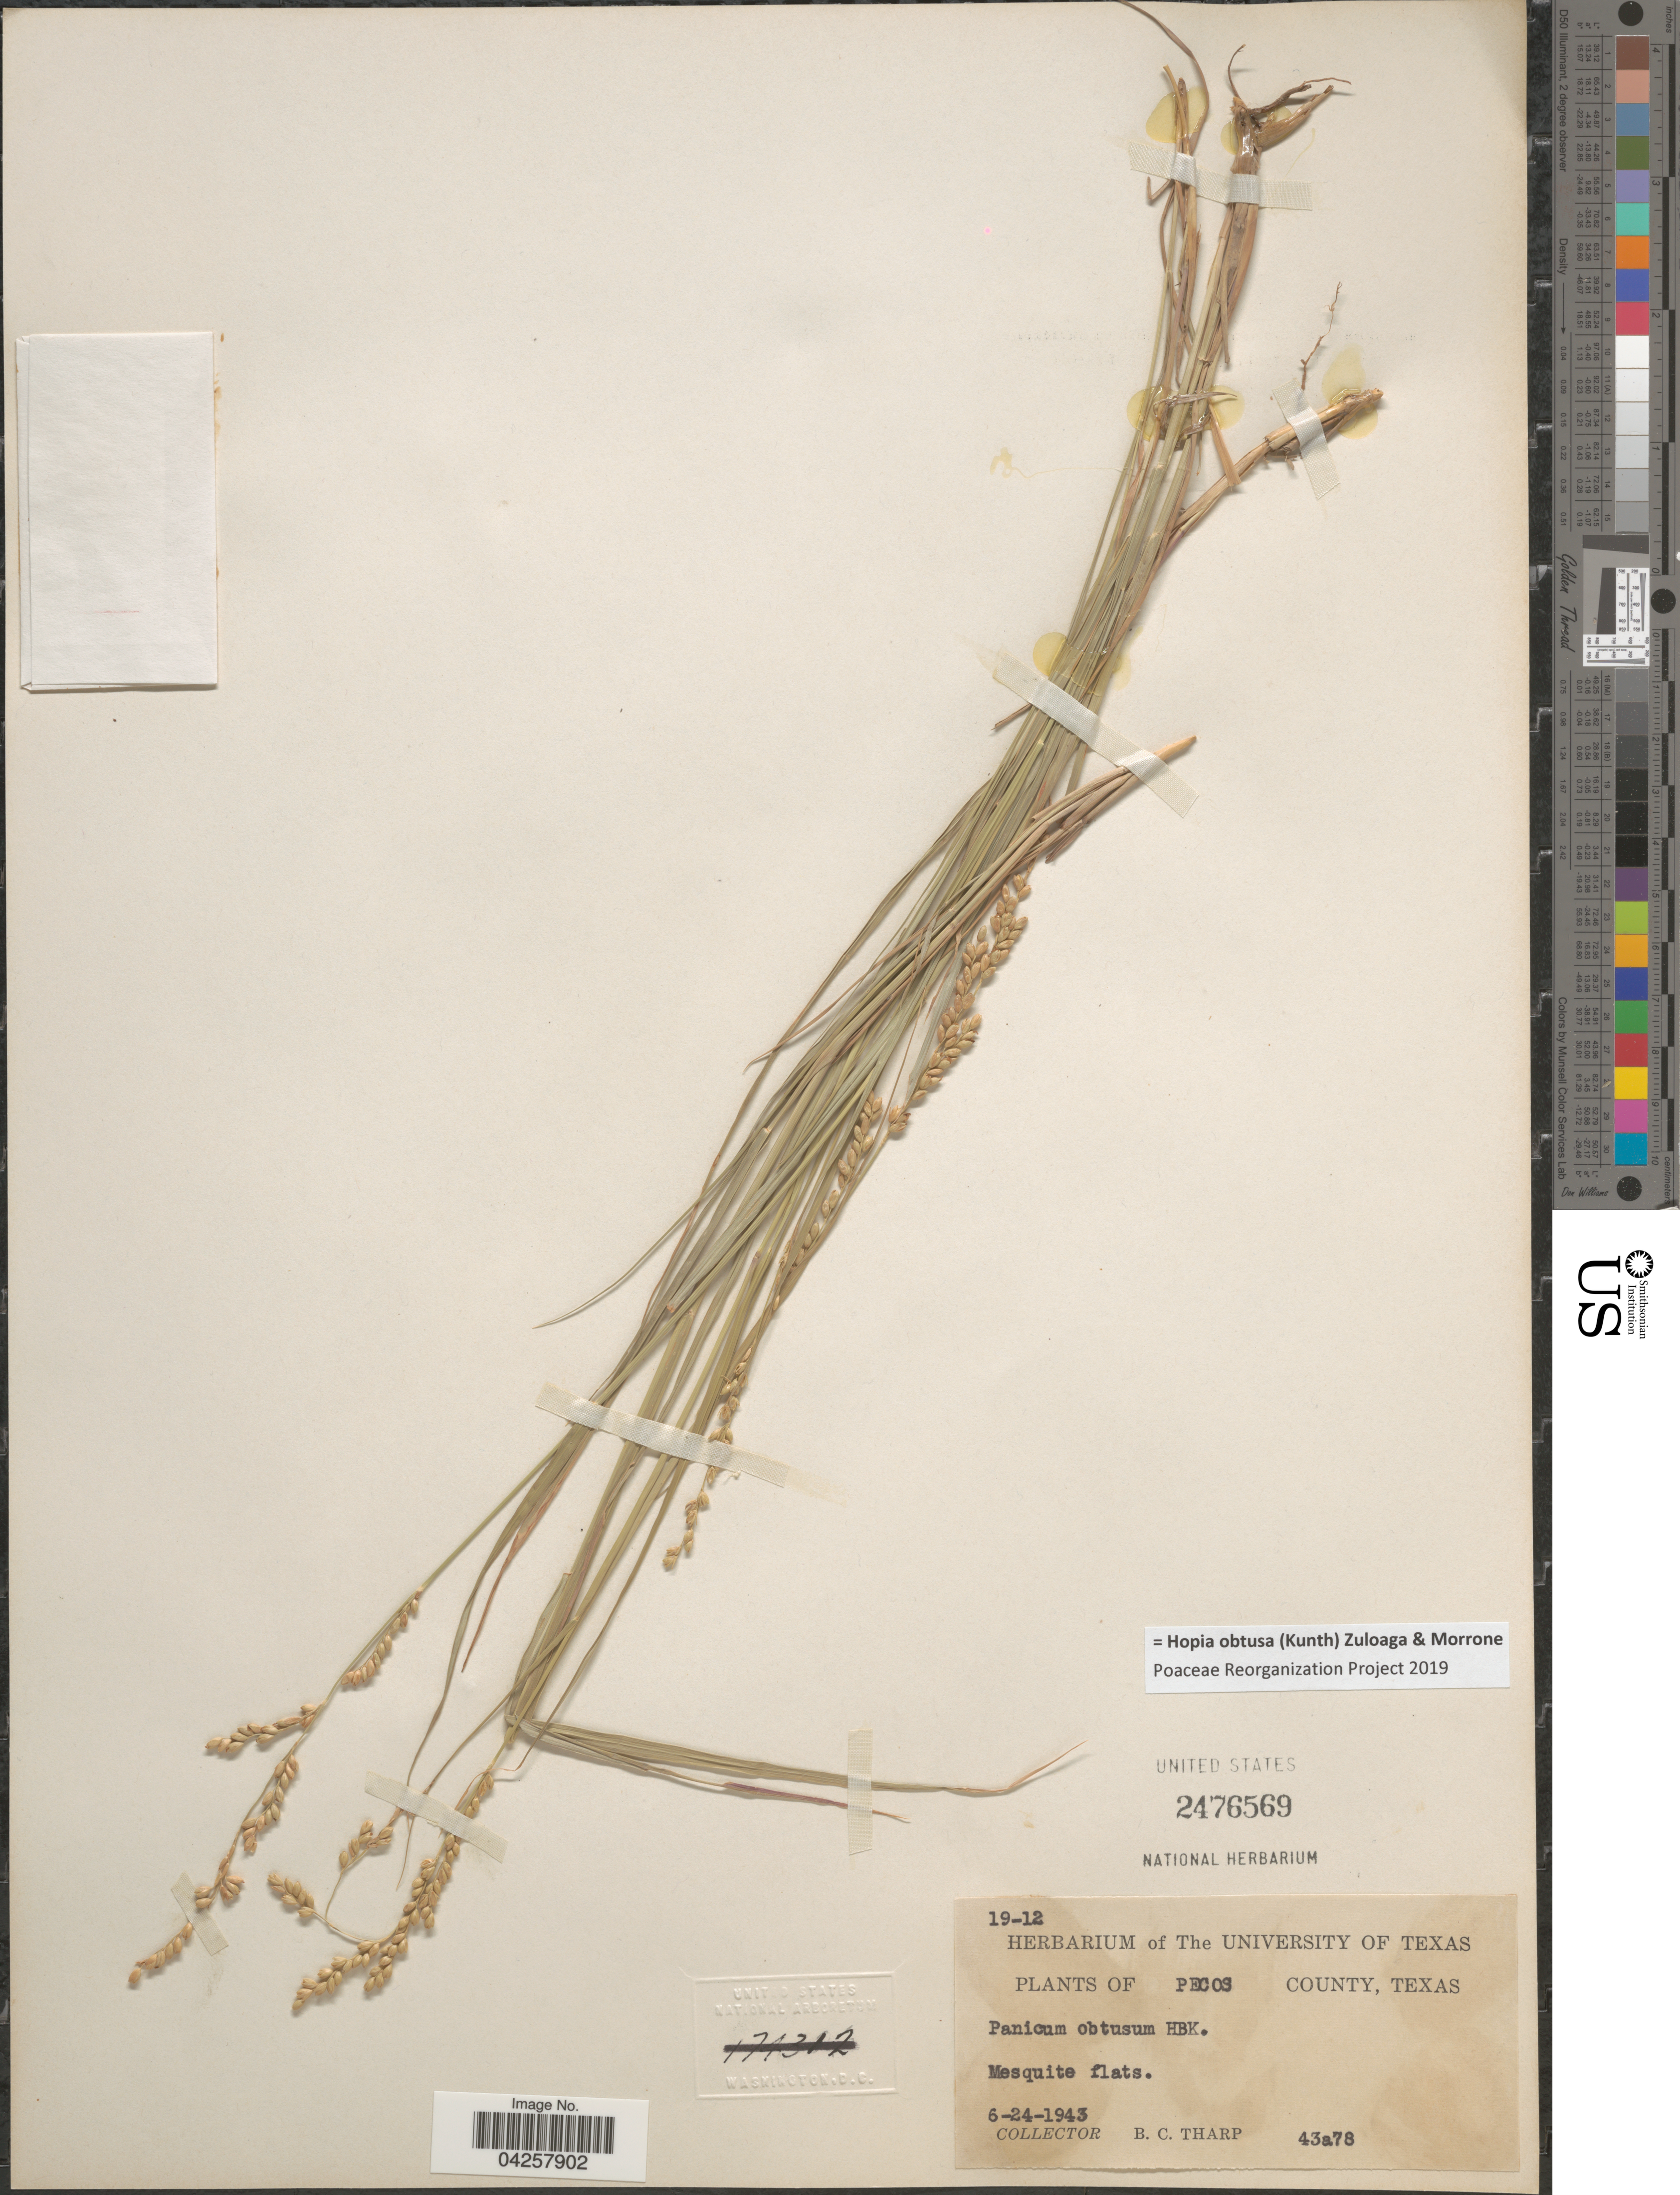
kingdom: Plantae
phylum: Tracheophyta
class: Liliopsida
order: Poales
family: Poaceae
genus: Hopia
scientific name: Hopia obtusa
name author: (Kunth) Zuloaga & Morrone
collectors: B. C. Tharp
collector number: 43a78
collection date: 1943-06-24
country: United States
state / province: Texas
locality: Pecos County. Mesquite flats.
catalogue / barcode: US 2476569